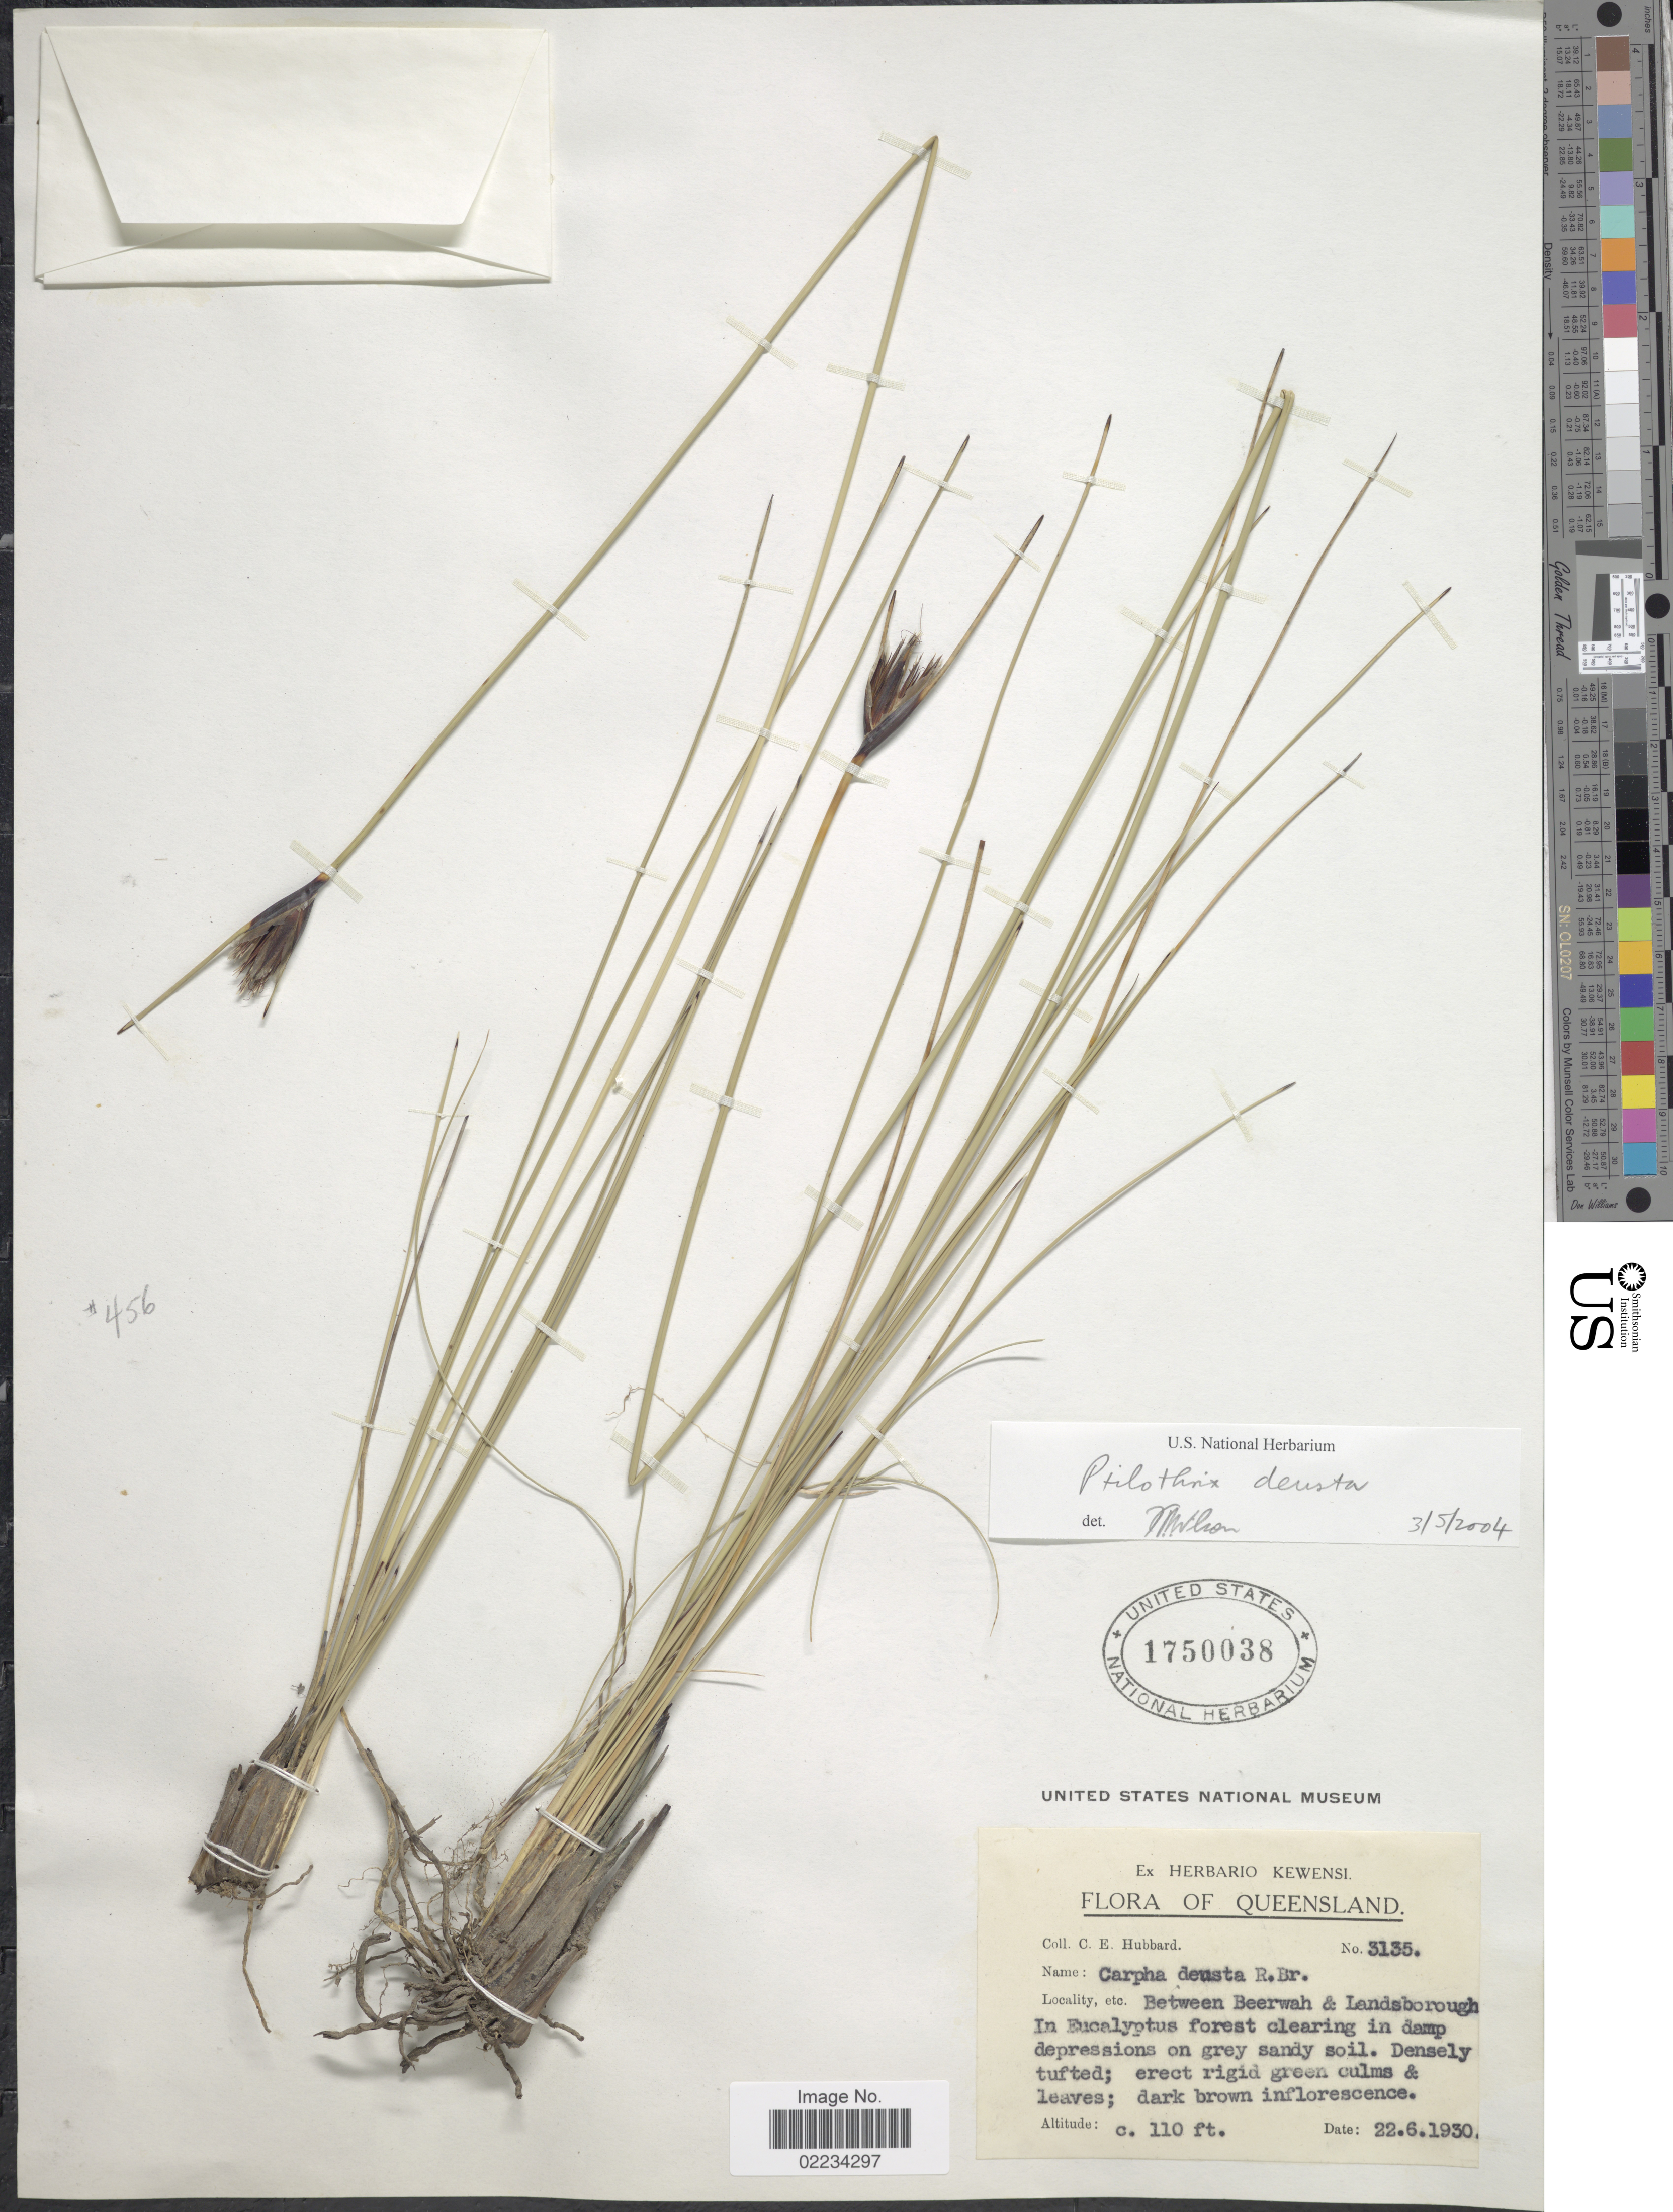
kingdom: Plantae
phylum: Tracheophyta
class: Liliopsida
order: Poales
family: Cyperaceae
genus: Ptilothrix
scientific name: Ptilothrix deusta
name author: (R. Br.) K.L. Wilson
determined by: Wilson, K. L.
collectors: C. E. Hubbard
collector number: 3135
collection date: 1930-06-22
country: Australia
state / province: Queensland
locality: Between Beerwah & Landsborough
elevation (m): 34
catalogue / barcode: US 1750038